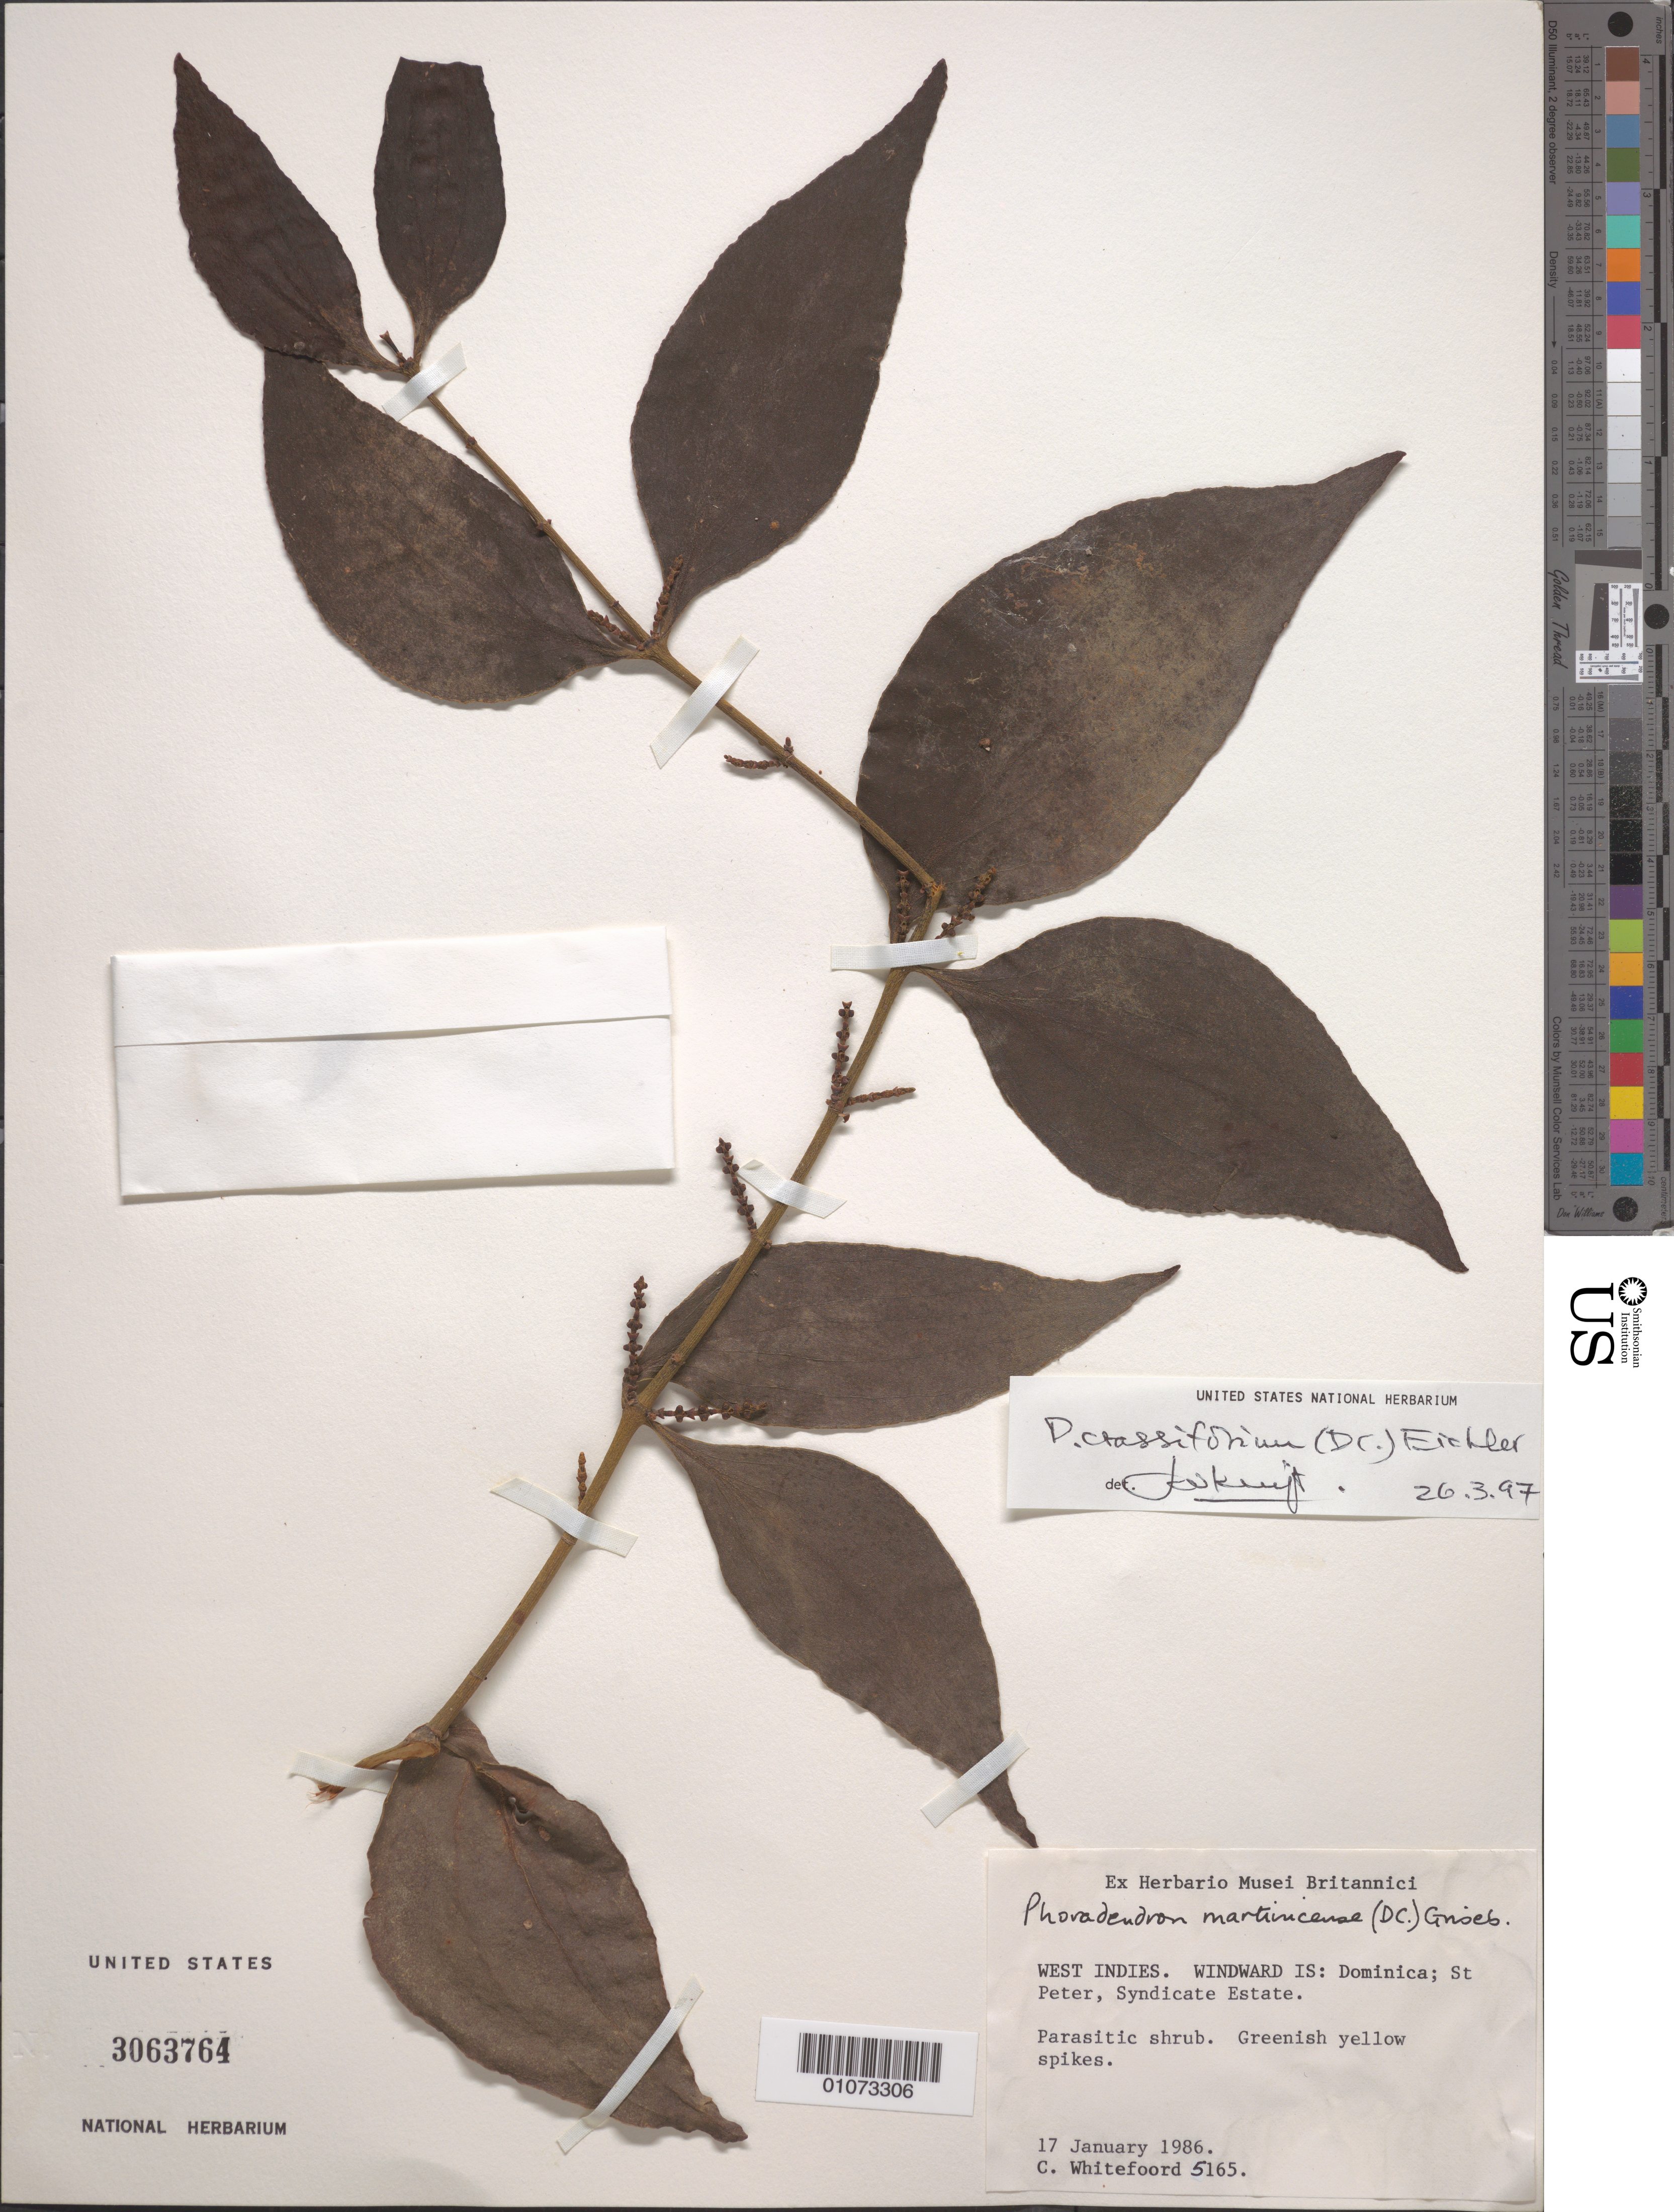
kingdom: Plantae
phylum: Tracheophyta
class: Magnoliopsida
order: Santalales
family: Viscaceae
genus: Phoradendron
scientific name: Phoradendron martinicense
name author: (DC.) Griseb.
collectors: C. Whitefoord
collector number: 5165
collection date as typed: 17 Jan 1986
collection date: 1986-01-17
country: Dominica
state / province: St. Peter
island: Dominica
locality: Syndicate Estate.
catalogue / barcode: US 3063764